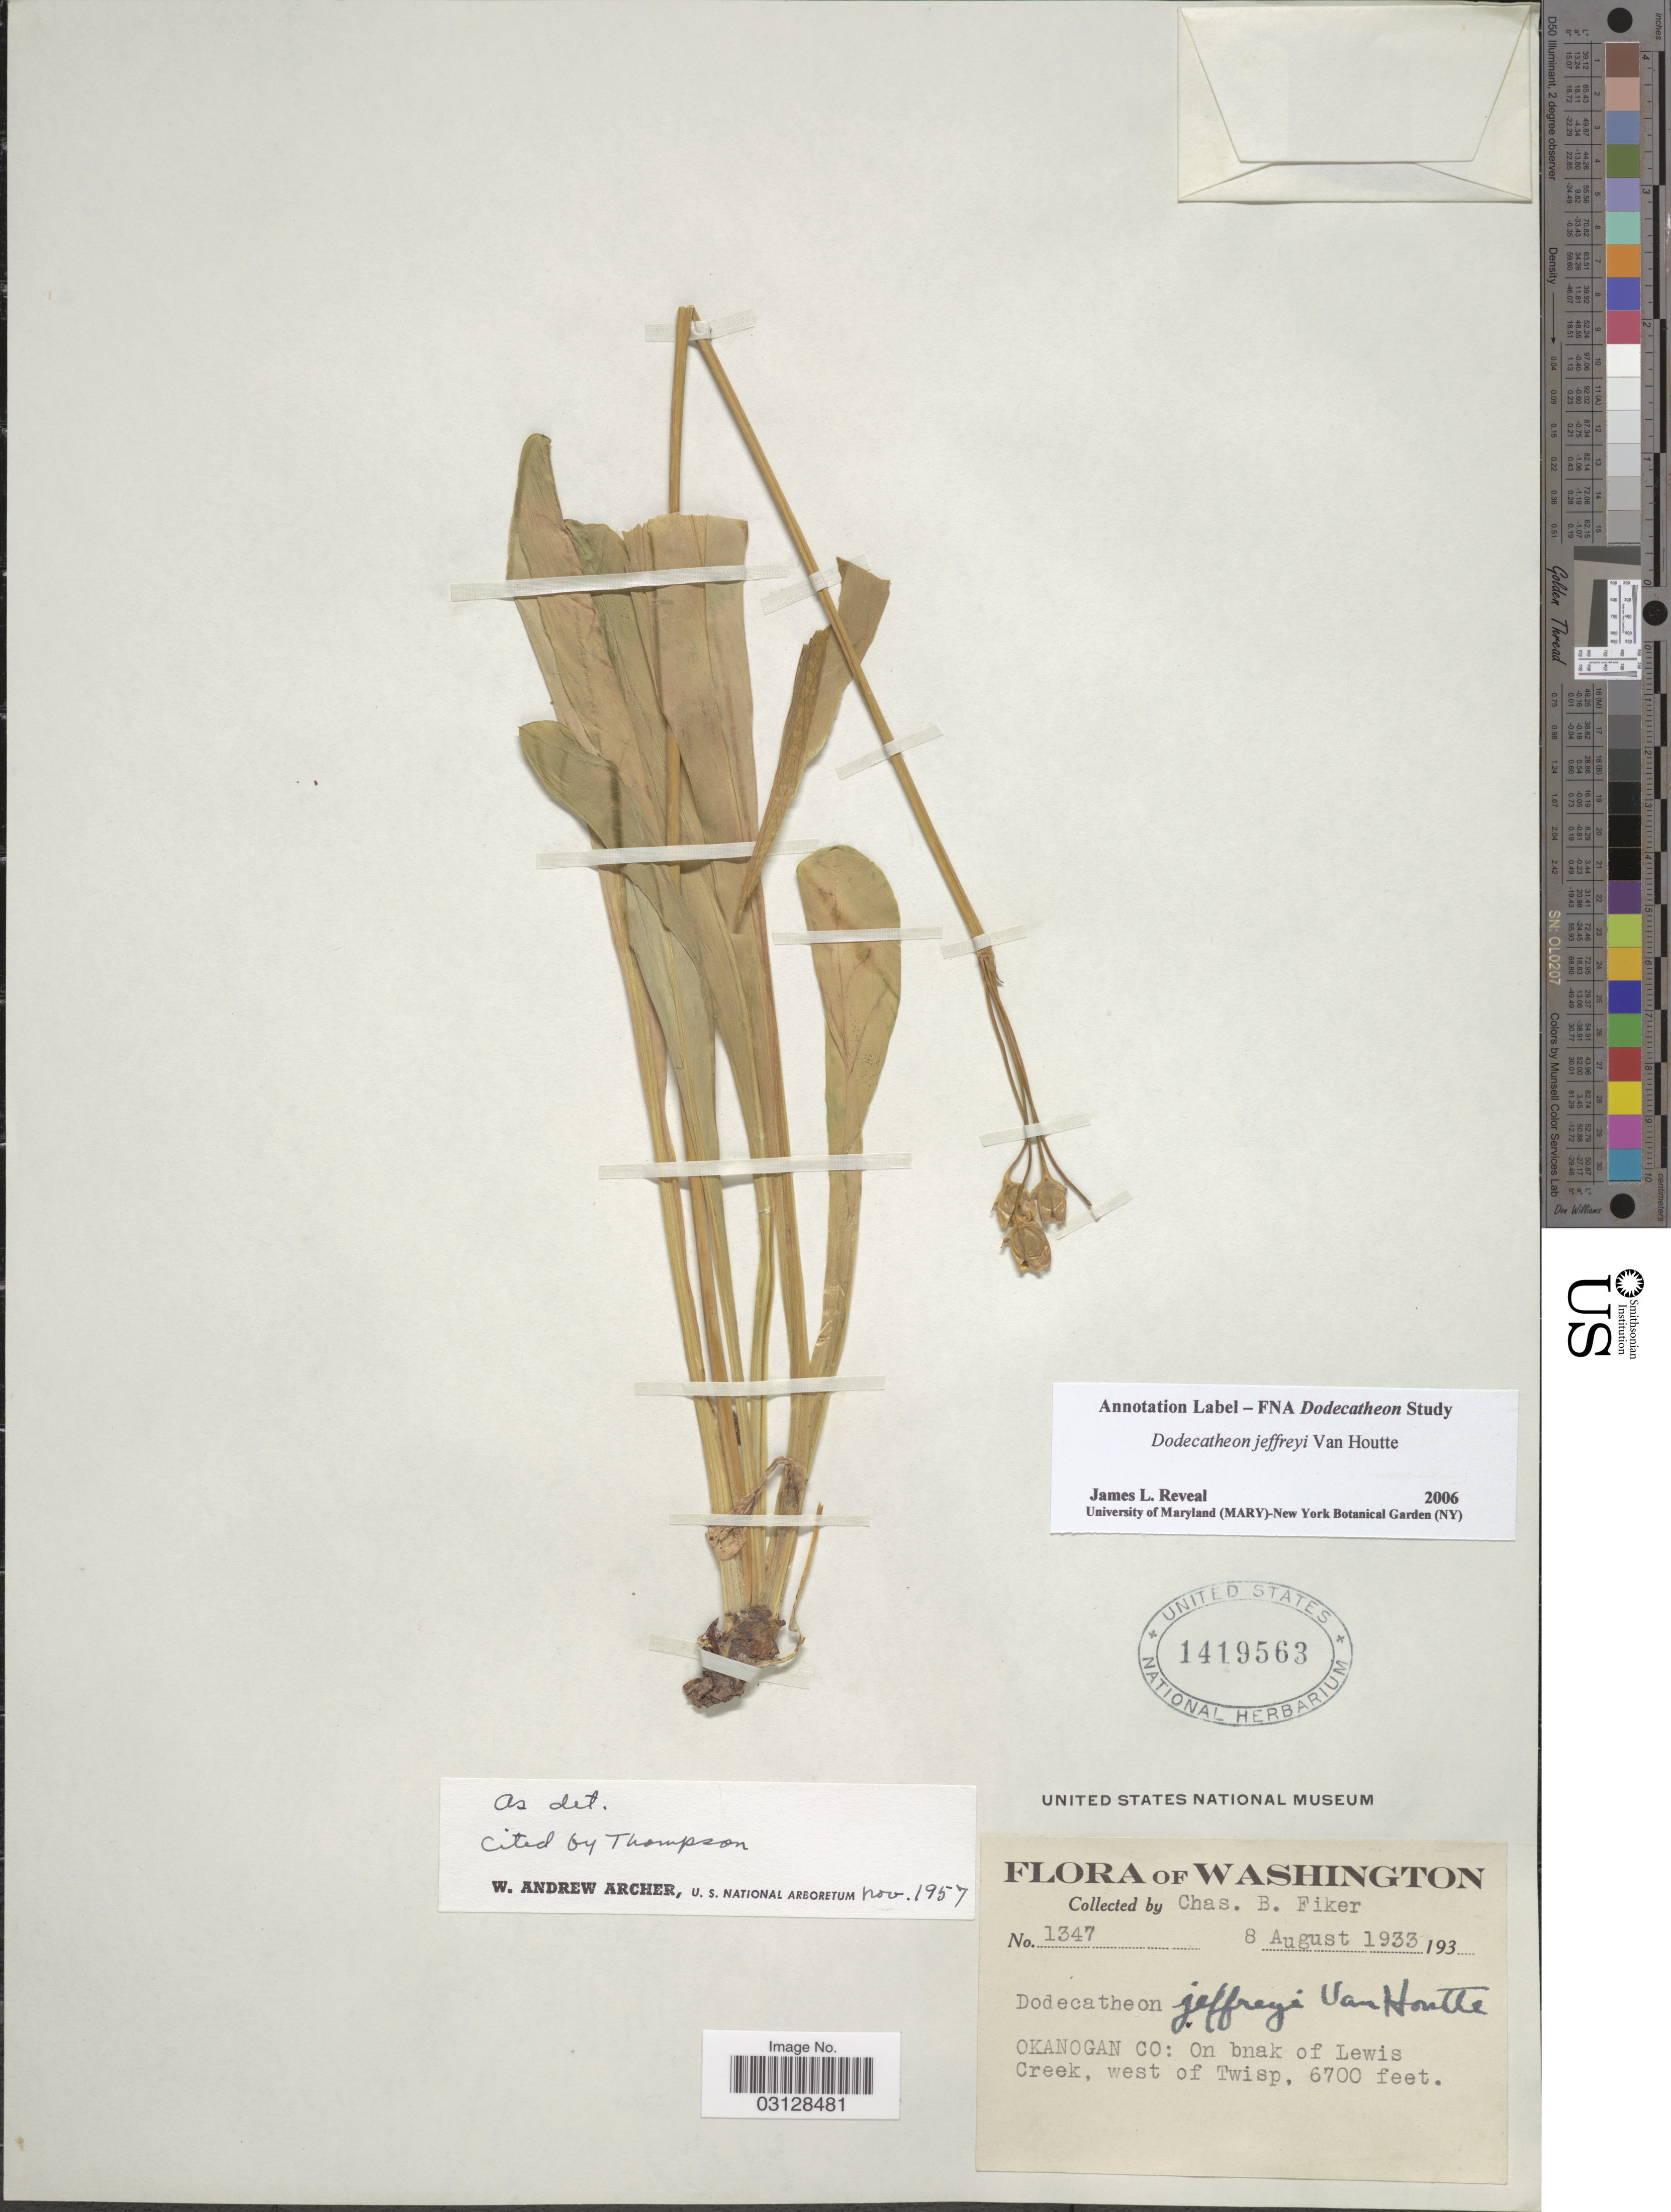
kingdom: Plantae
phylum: Tracheophyta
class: Magnoliopsida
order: Ericales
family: Primulaceae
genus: Dodecatheon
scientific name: Dodecatheon jeffreyi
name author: Van Houtte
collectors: C. Fiker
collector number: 1347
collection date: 1933-08-08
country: United States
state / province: Washington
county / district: Lewis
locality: Okanogan Co: On bank of Lewis Creek, west of Twisp.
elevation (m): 2042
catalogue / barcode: US 1419563